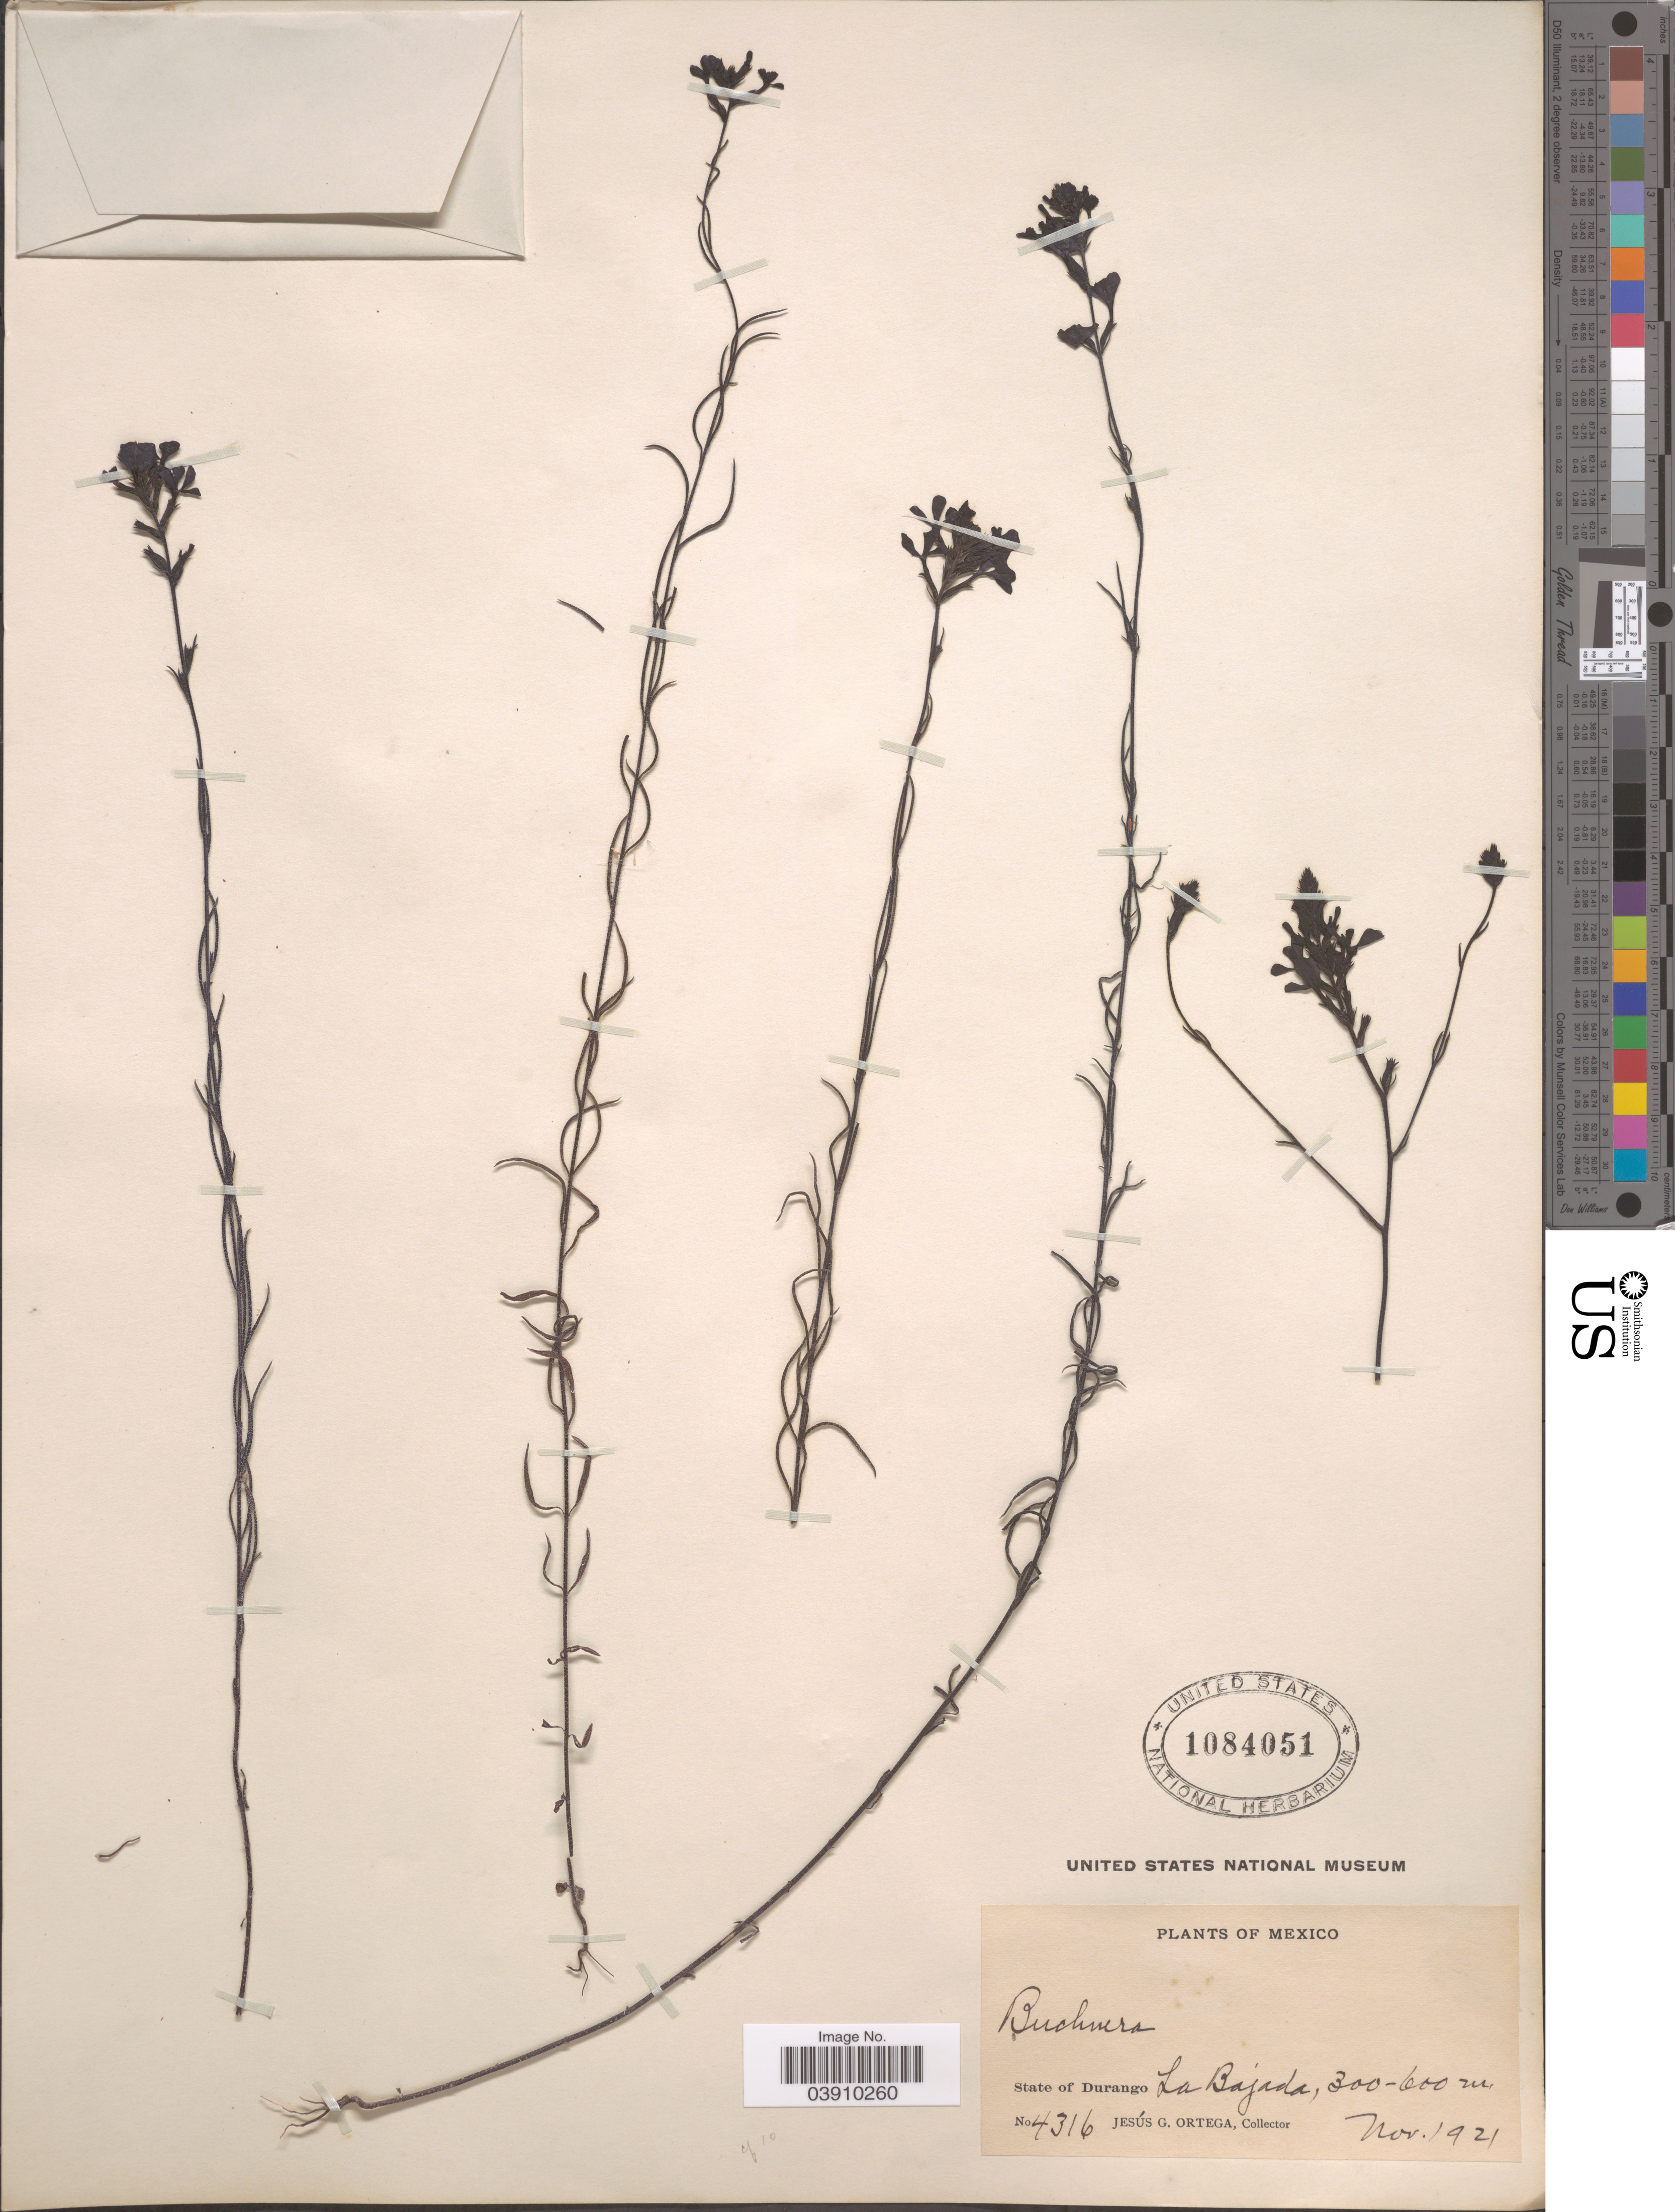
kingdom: Plantae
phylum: Tracheophyta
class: Magnoliopsida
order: Lamiales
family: Orobanchaceae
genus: Buchnera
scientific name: Buchnera pusilla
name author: Kunth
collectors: J. Ortega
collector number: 4316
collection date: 1921-11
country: Mexico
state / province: Durango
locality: La Bajada.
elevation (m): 300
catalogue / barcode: US 1084051